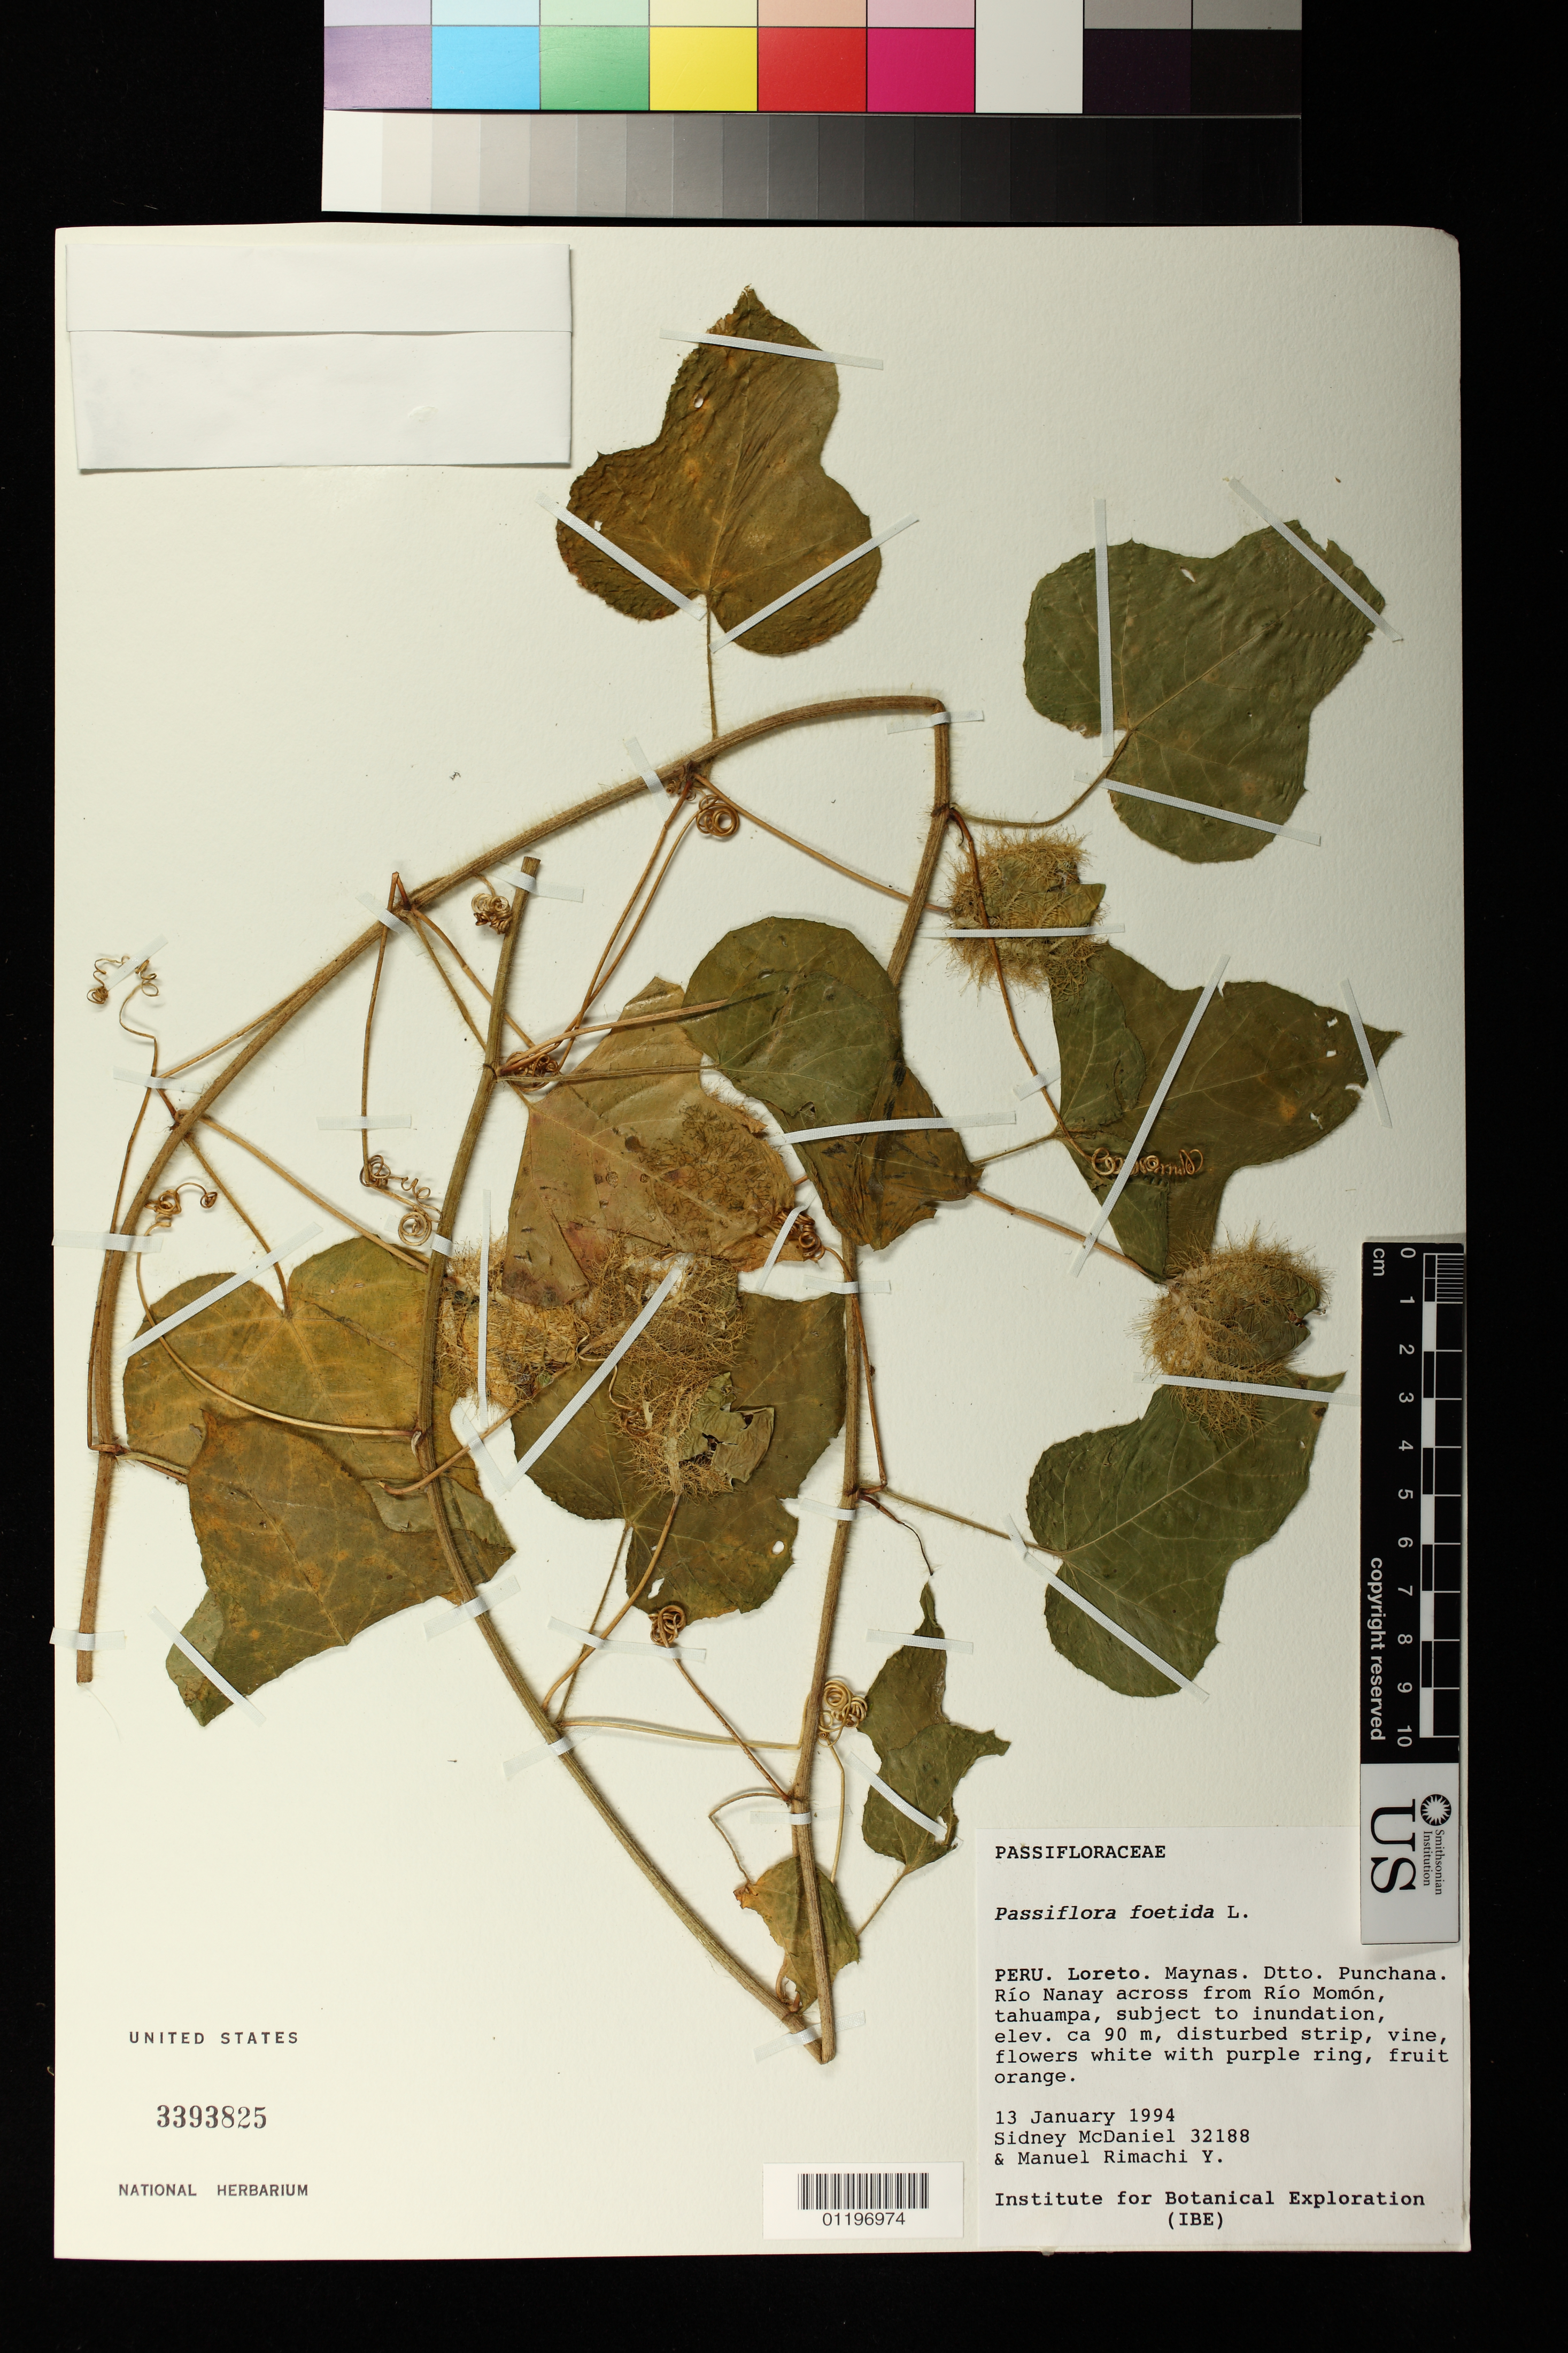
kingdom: Plantae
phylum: Tracheophyta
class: Magnoliopsida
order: Malpighiales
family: Passifloraceae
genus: Passiflora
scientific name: Passiflora foetida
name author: L.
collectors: S. T. McDaniel & M. Rimachi Y.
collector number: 32188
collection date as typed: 13 Jan 1994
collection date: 1994-01-13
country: Peru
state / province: Loreto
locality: Loreto. Maynas. Dtto. Punchana. Rio Nanay across from Rio Momon, tahampa, subject to inundation.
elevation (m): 90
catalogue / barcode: US 3393825